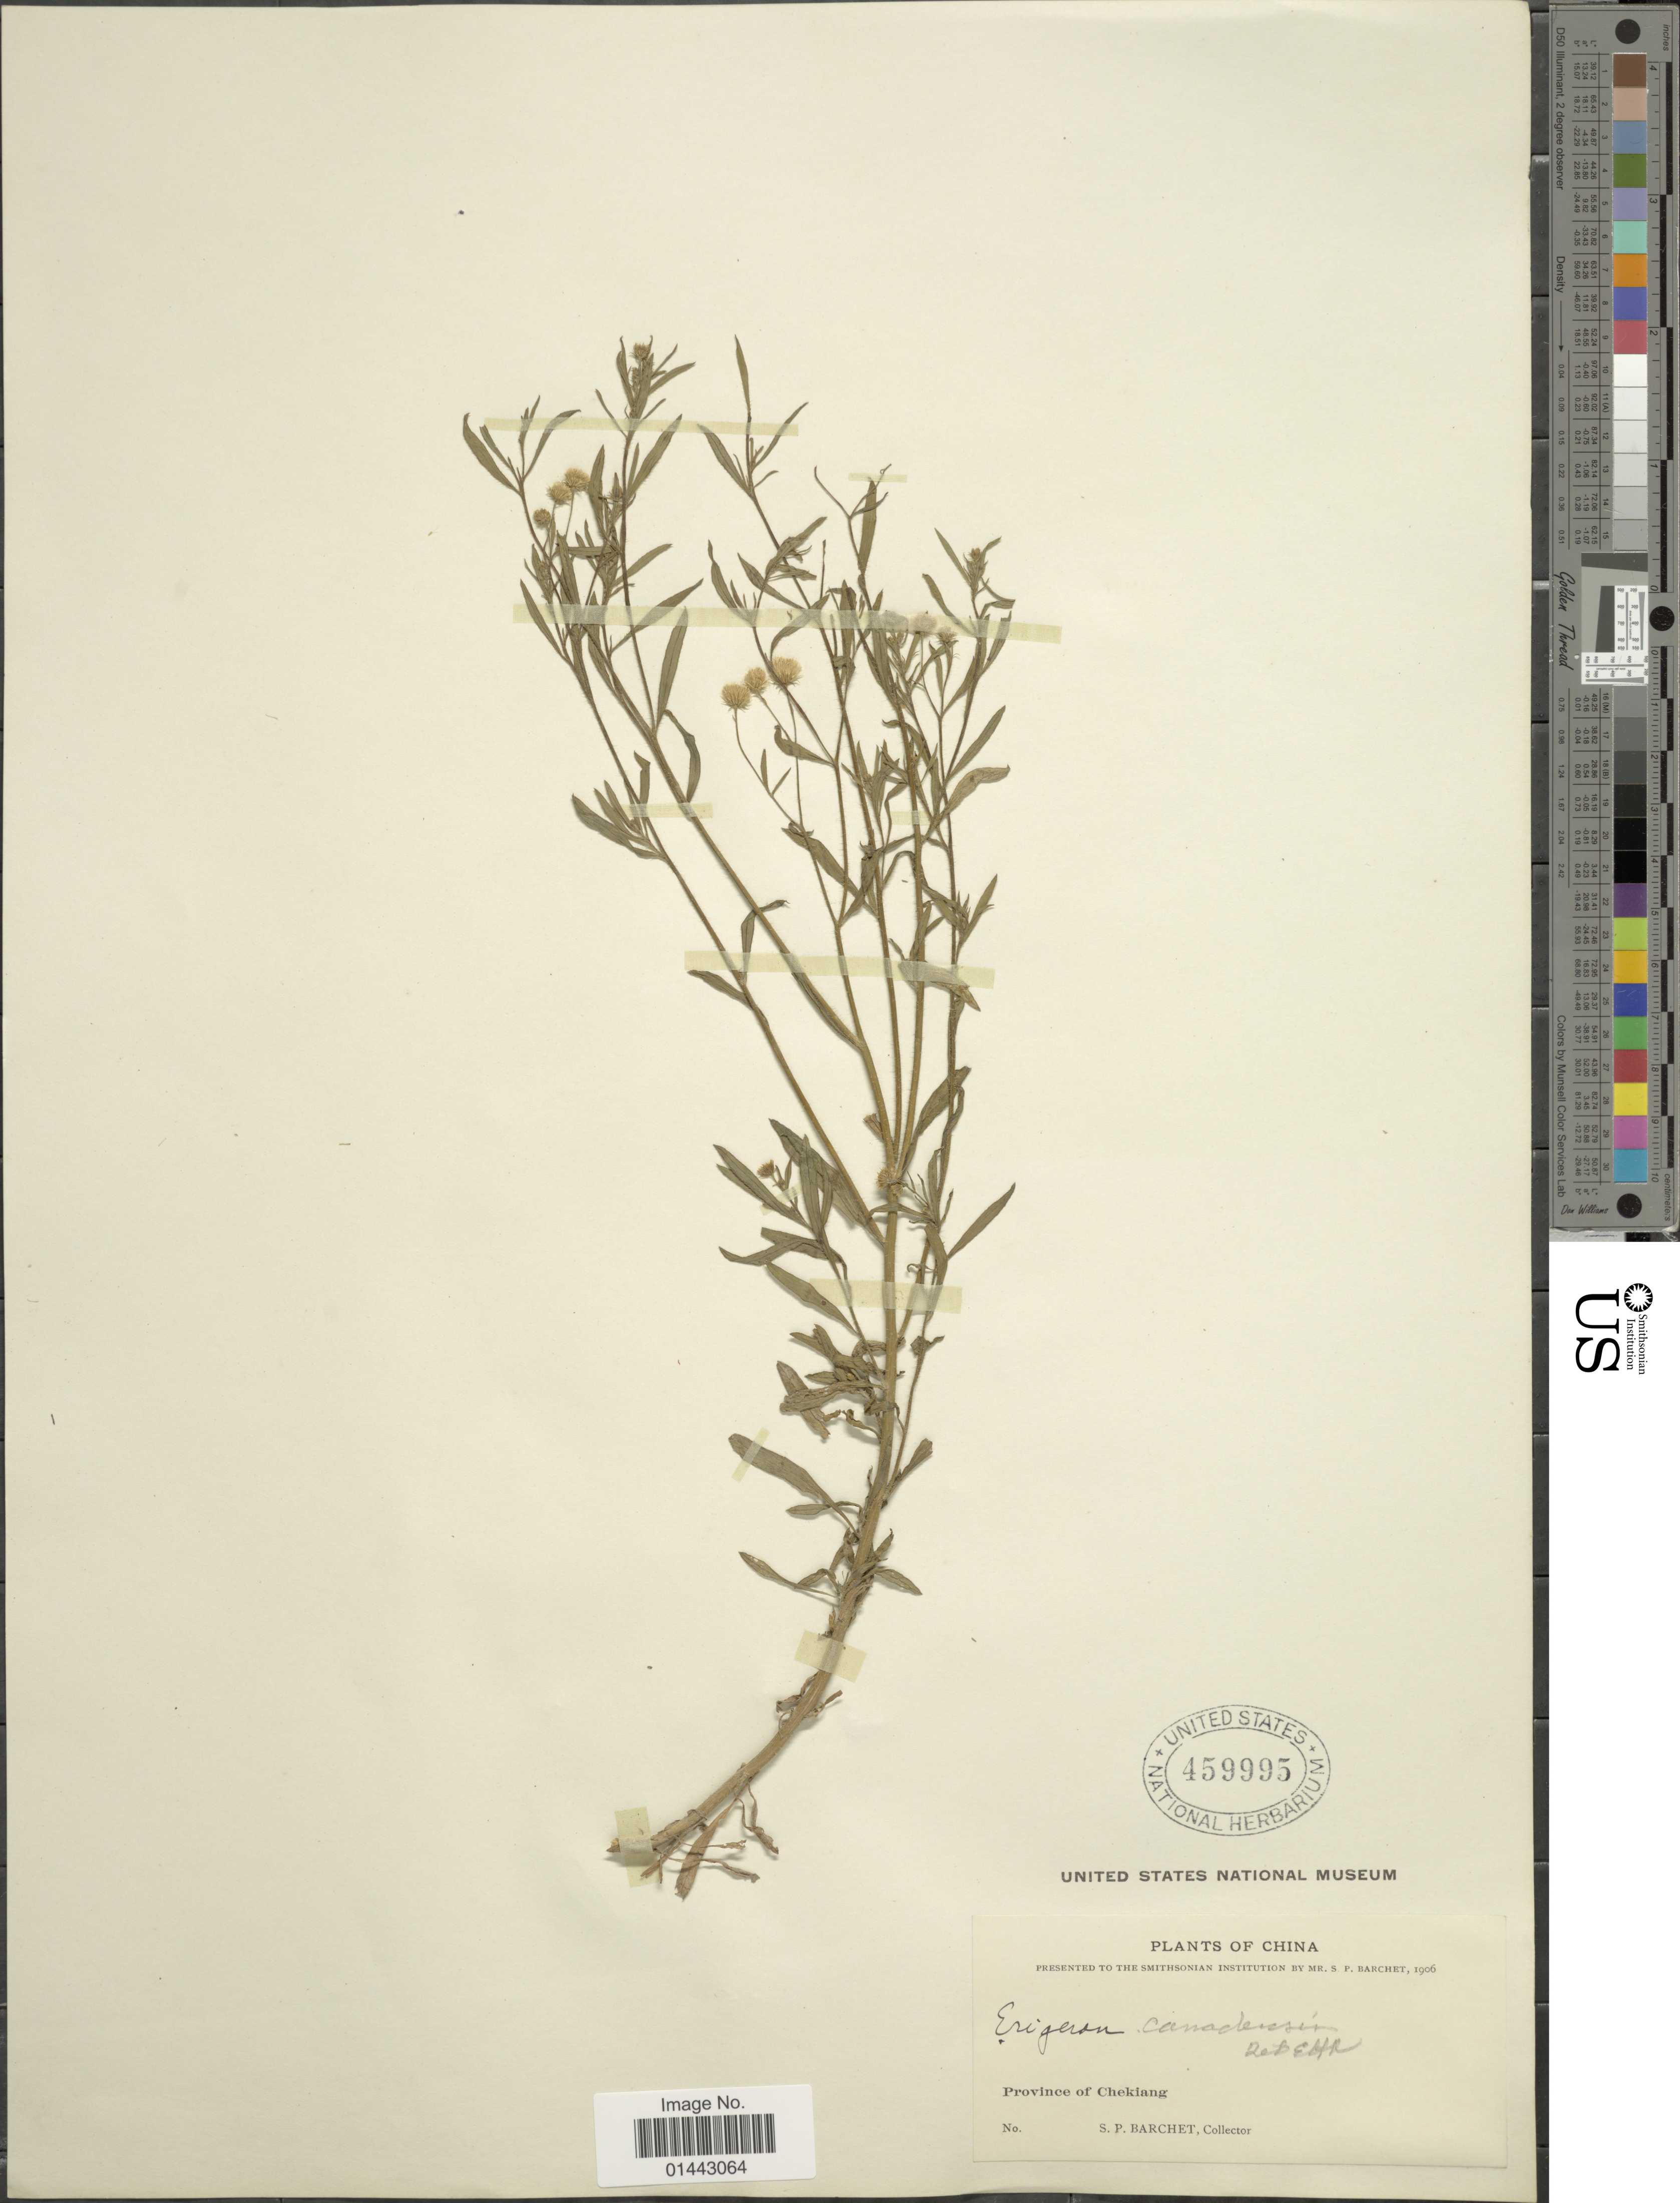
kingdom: Plantae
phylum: Tracheophyta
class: Magnoliopsida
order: Asterales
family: Asteraceae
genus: Erigeron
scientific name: Erigeron canadensis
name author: L.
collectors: S. P. Barchet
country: China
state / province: Zhejiang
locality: Province of Chekiang.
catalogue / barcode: US 459995